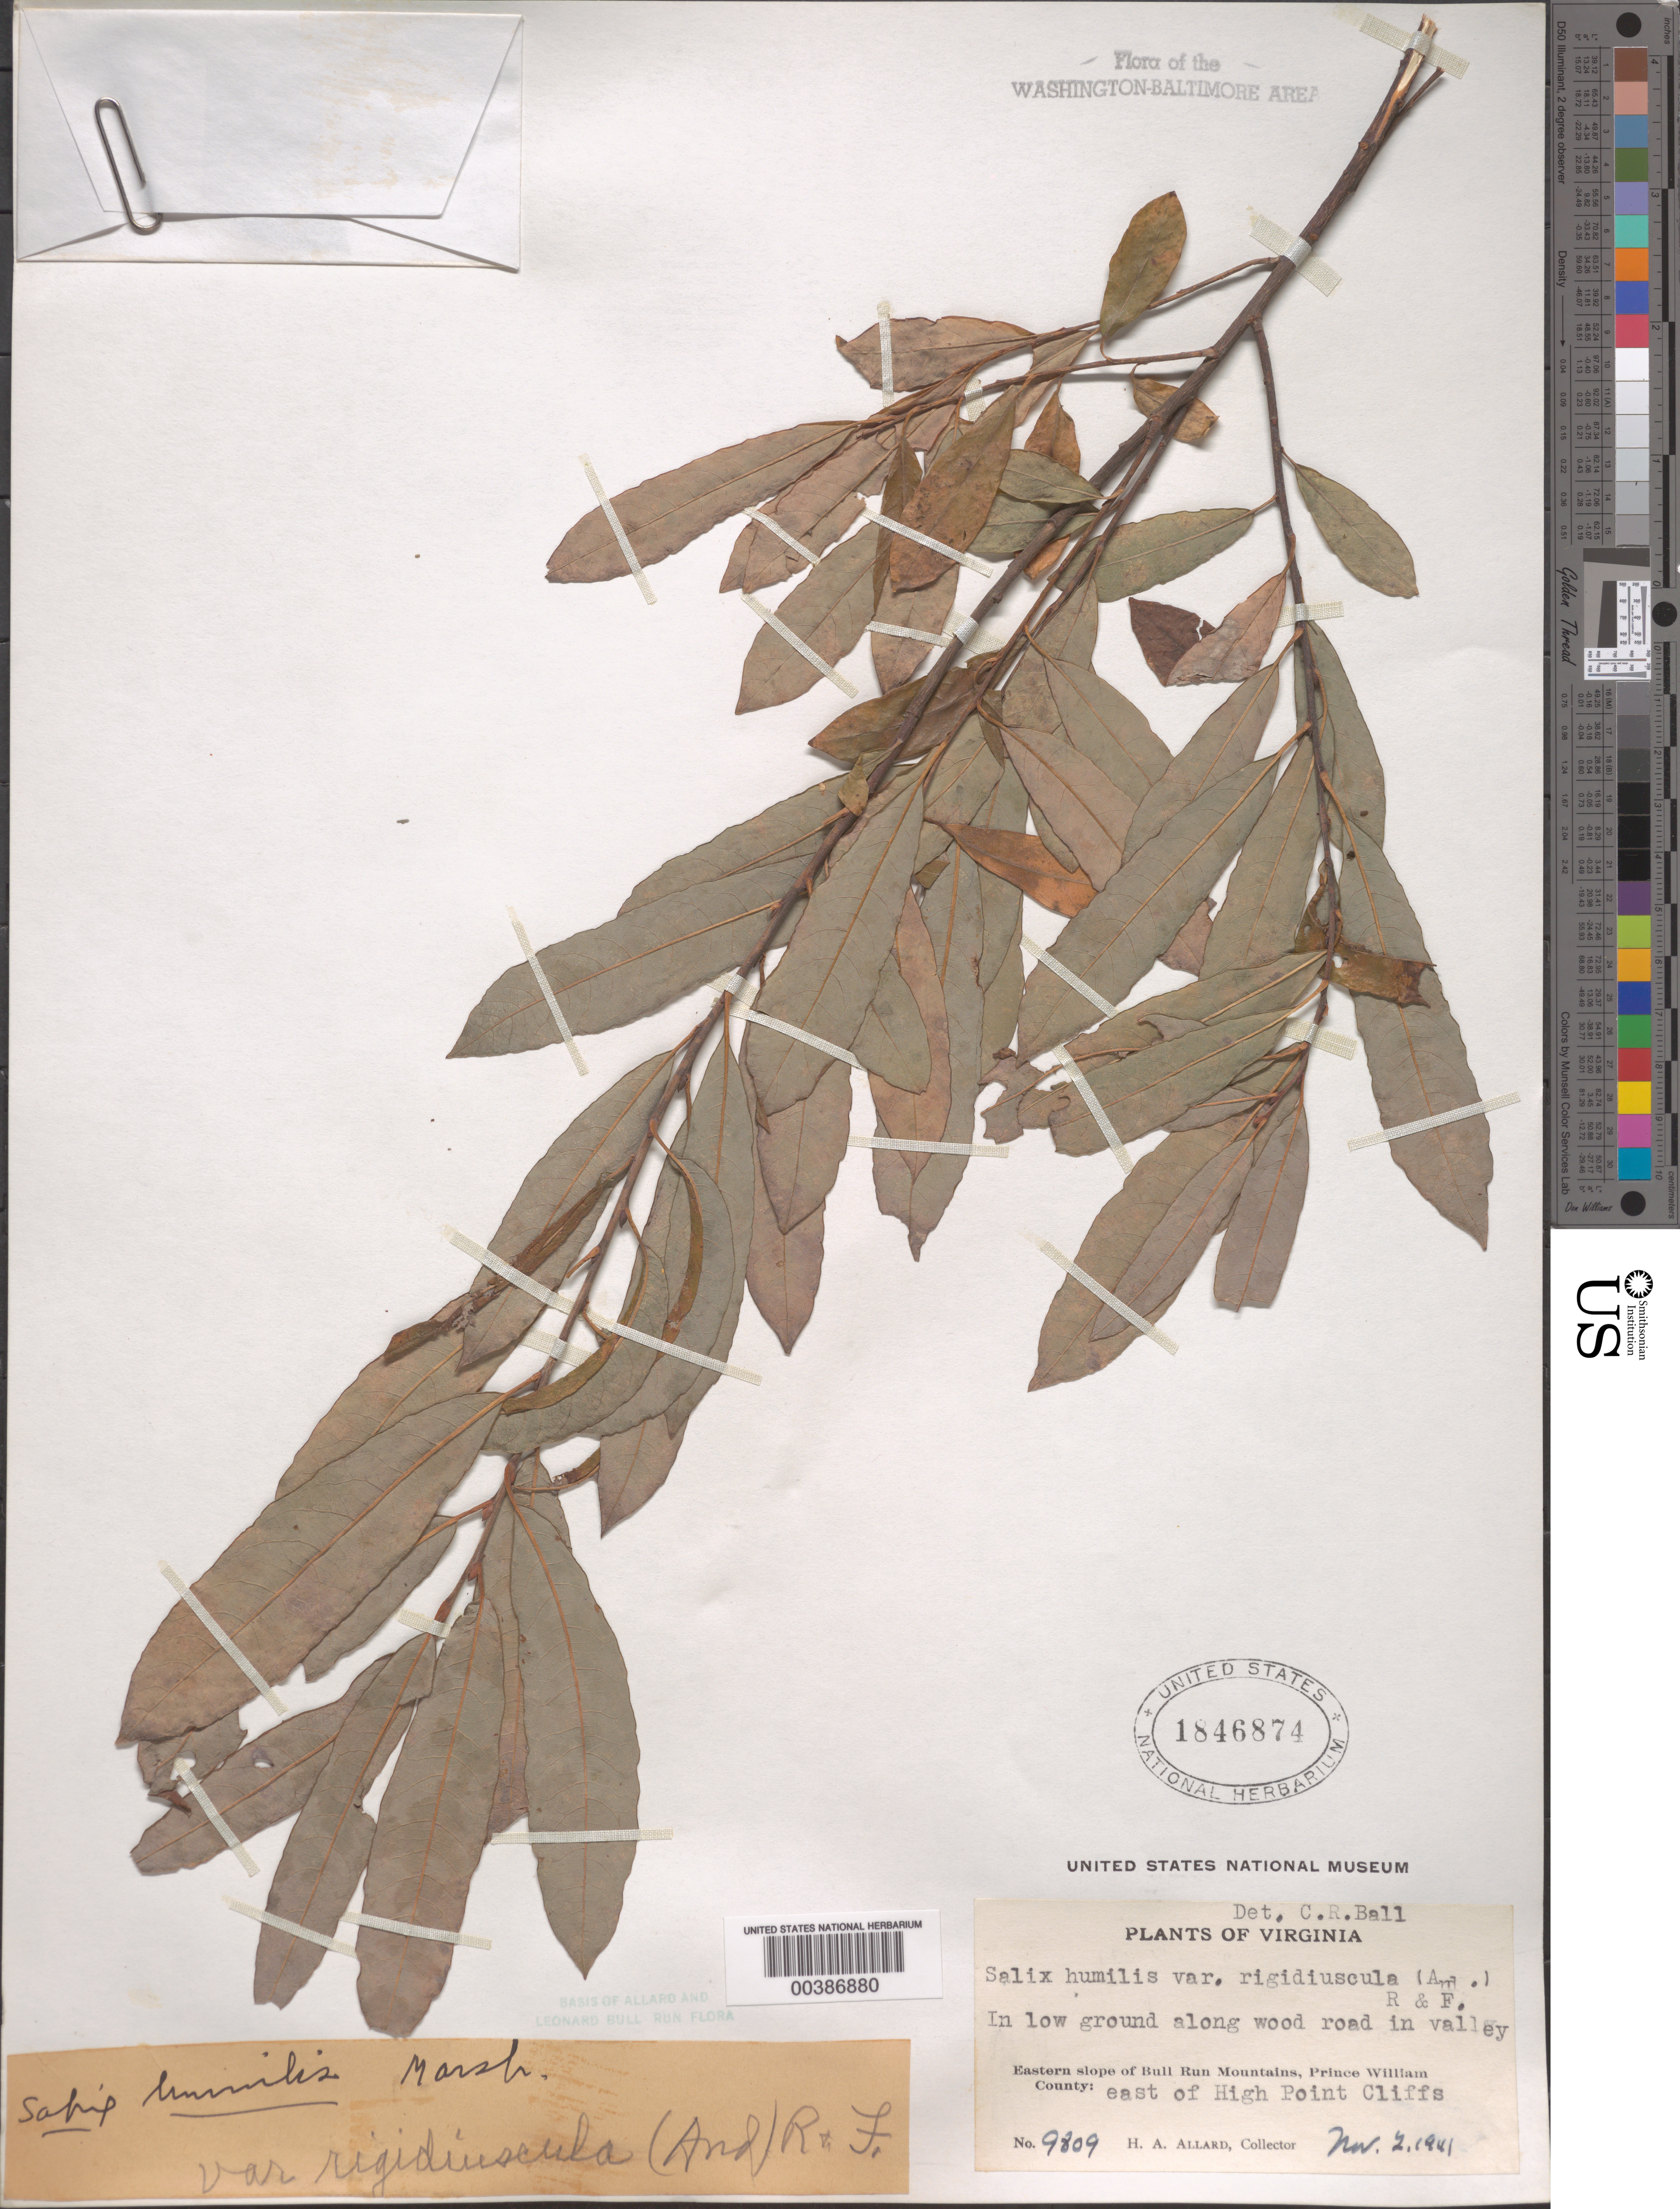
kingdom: Plantae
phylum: Tracheophyta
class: Magnoliopsida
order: Malpighiales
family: Salicaceae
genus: Salix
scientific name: Salix humilis var. rigidiuscula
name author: (Andersson) B.L. Rob. & Fernald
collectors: H. A. Allard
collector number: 9809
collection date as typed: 02 Nov 1941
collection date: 1941-11-02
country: United States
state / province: Virginia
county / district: Prince William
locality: East of High Point Cliffs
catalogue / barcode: US 1846874